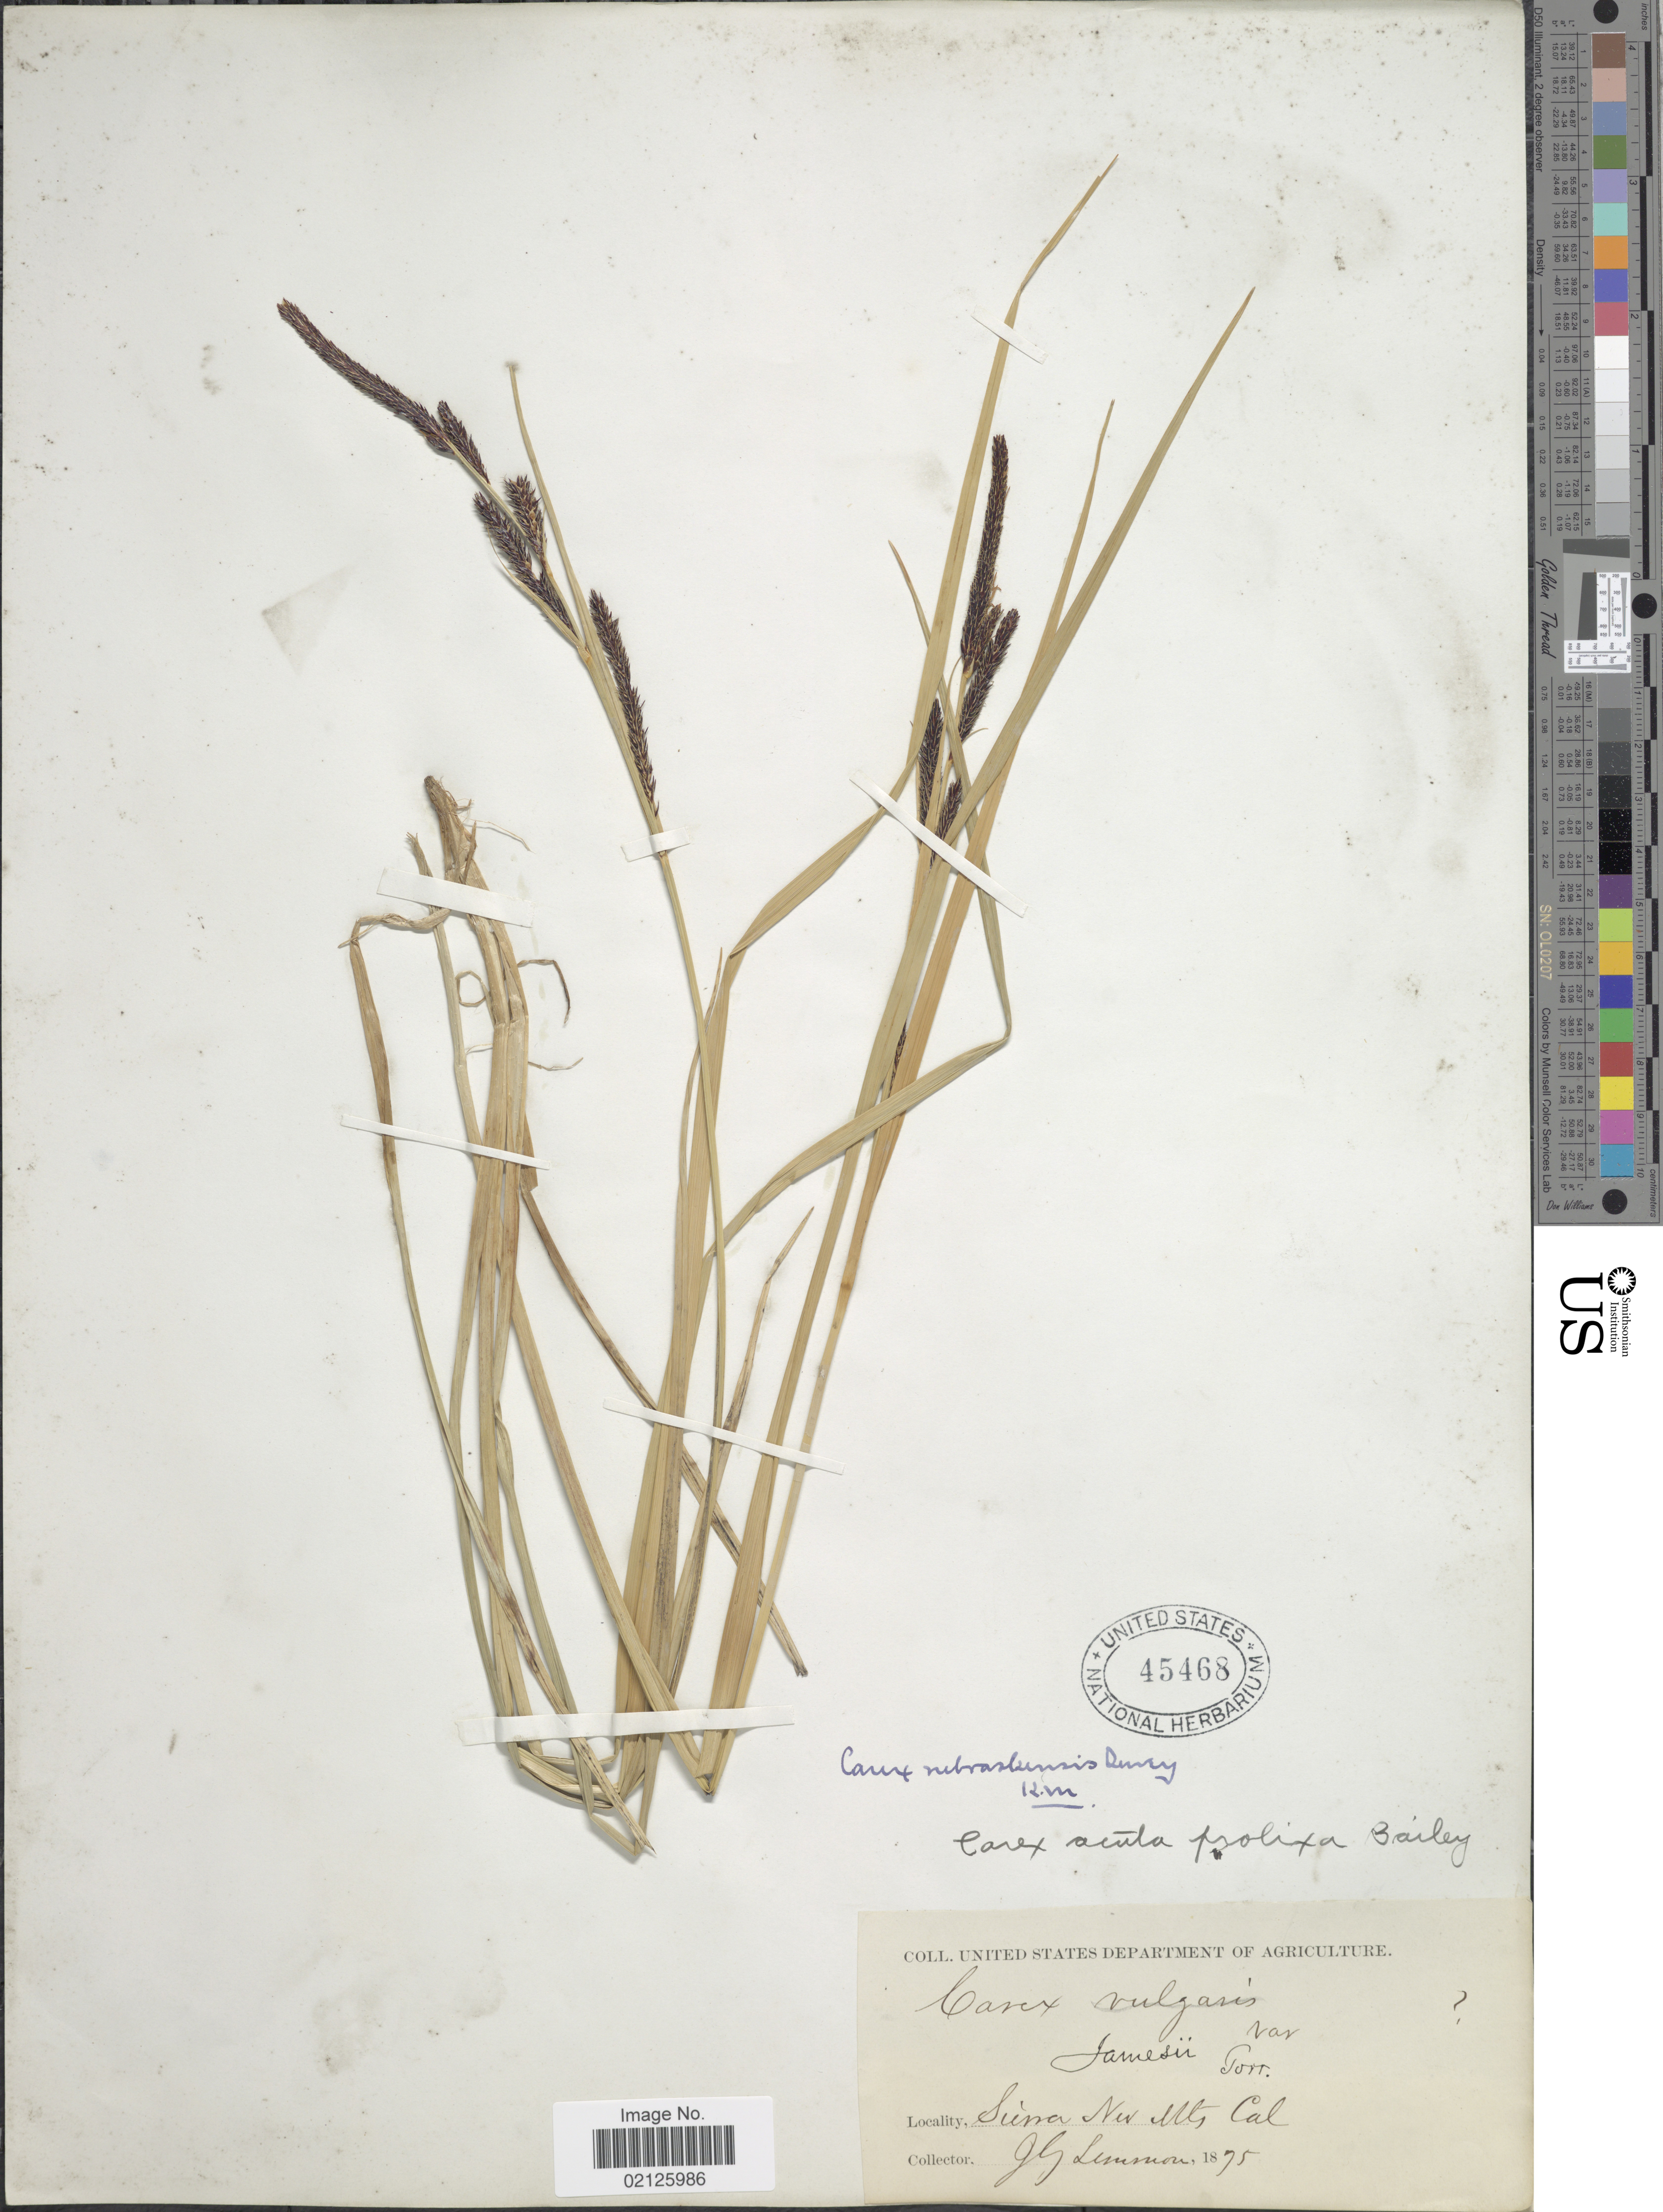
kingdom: Plantae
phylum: Tracheophyta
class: Liliopsida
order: Poales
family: Cyperaceae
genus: Carex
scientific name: Carex nebrascensis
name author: Dewey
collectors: J. Lemmon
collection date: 1875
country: United States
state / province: California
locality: Sierra Nev Mts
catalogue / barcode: US 45468